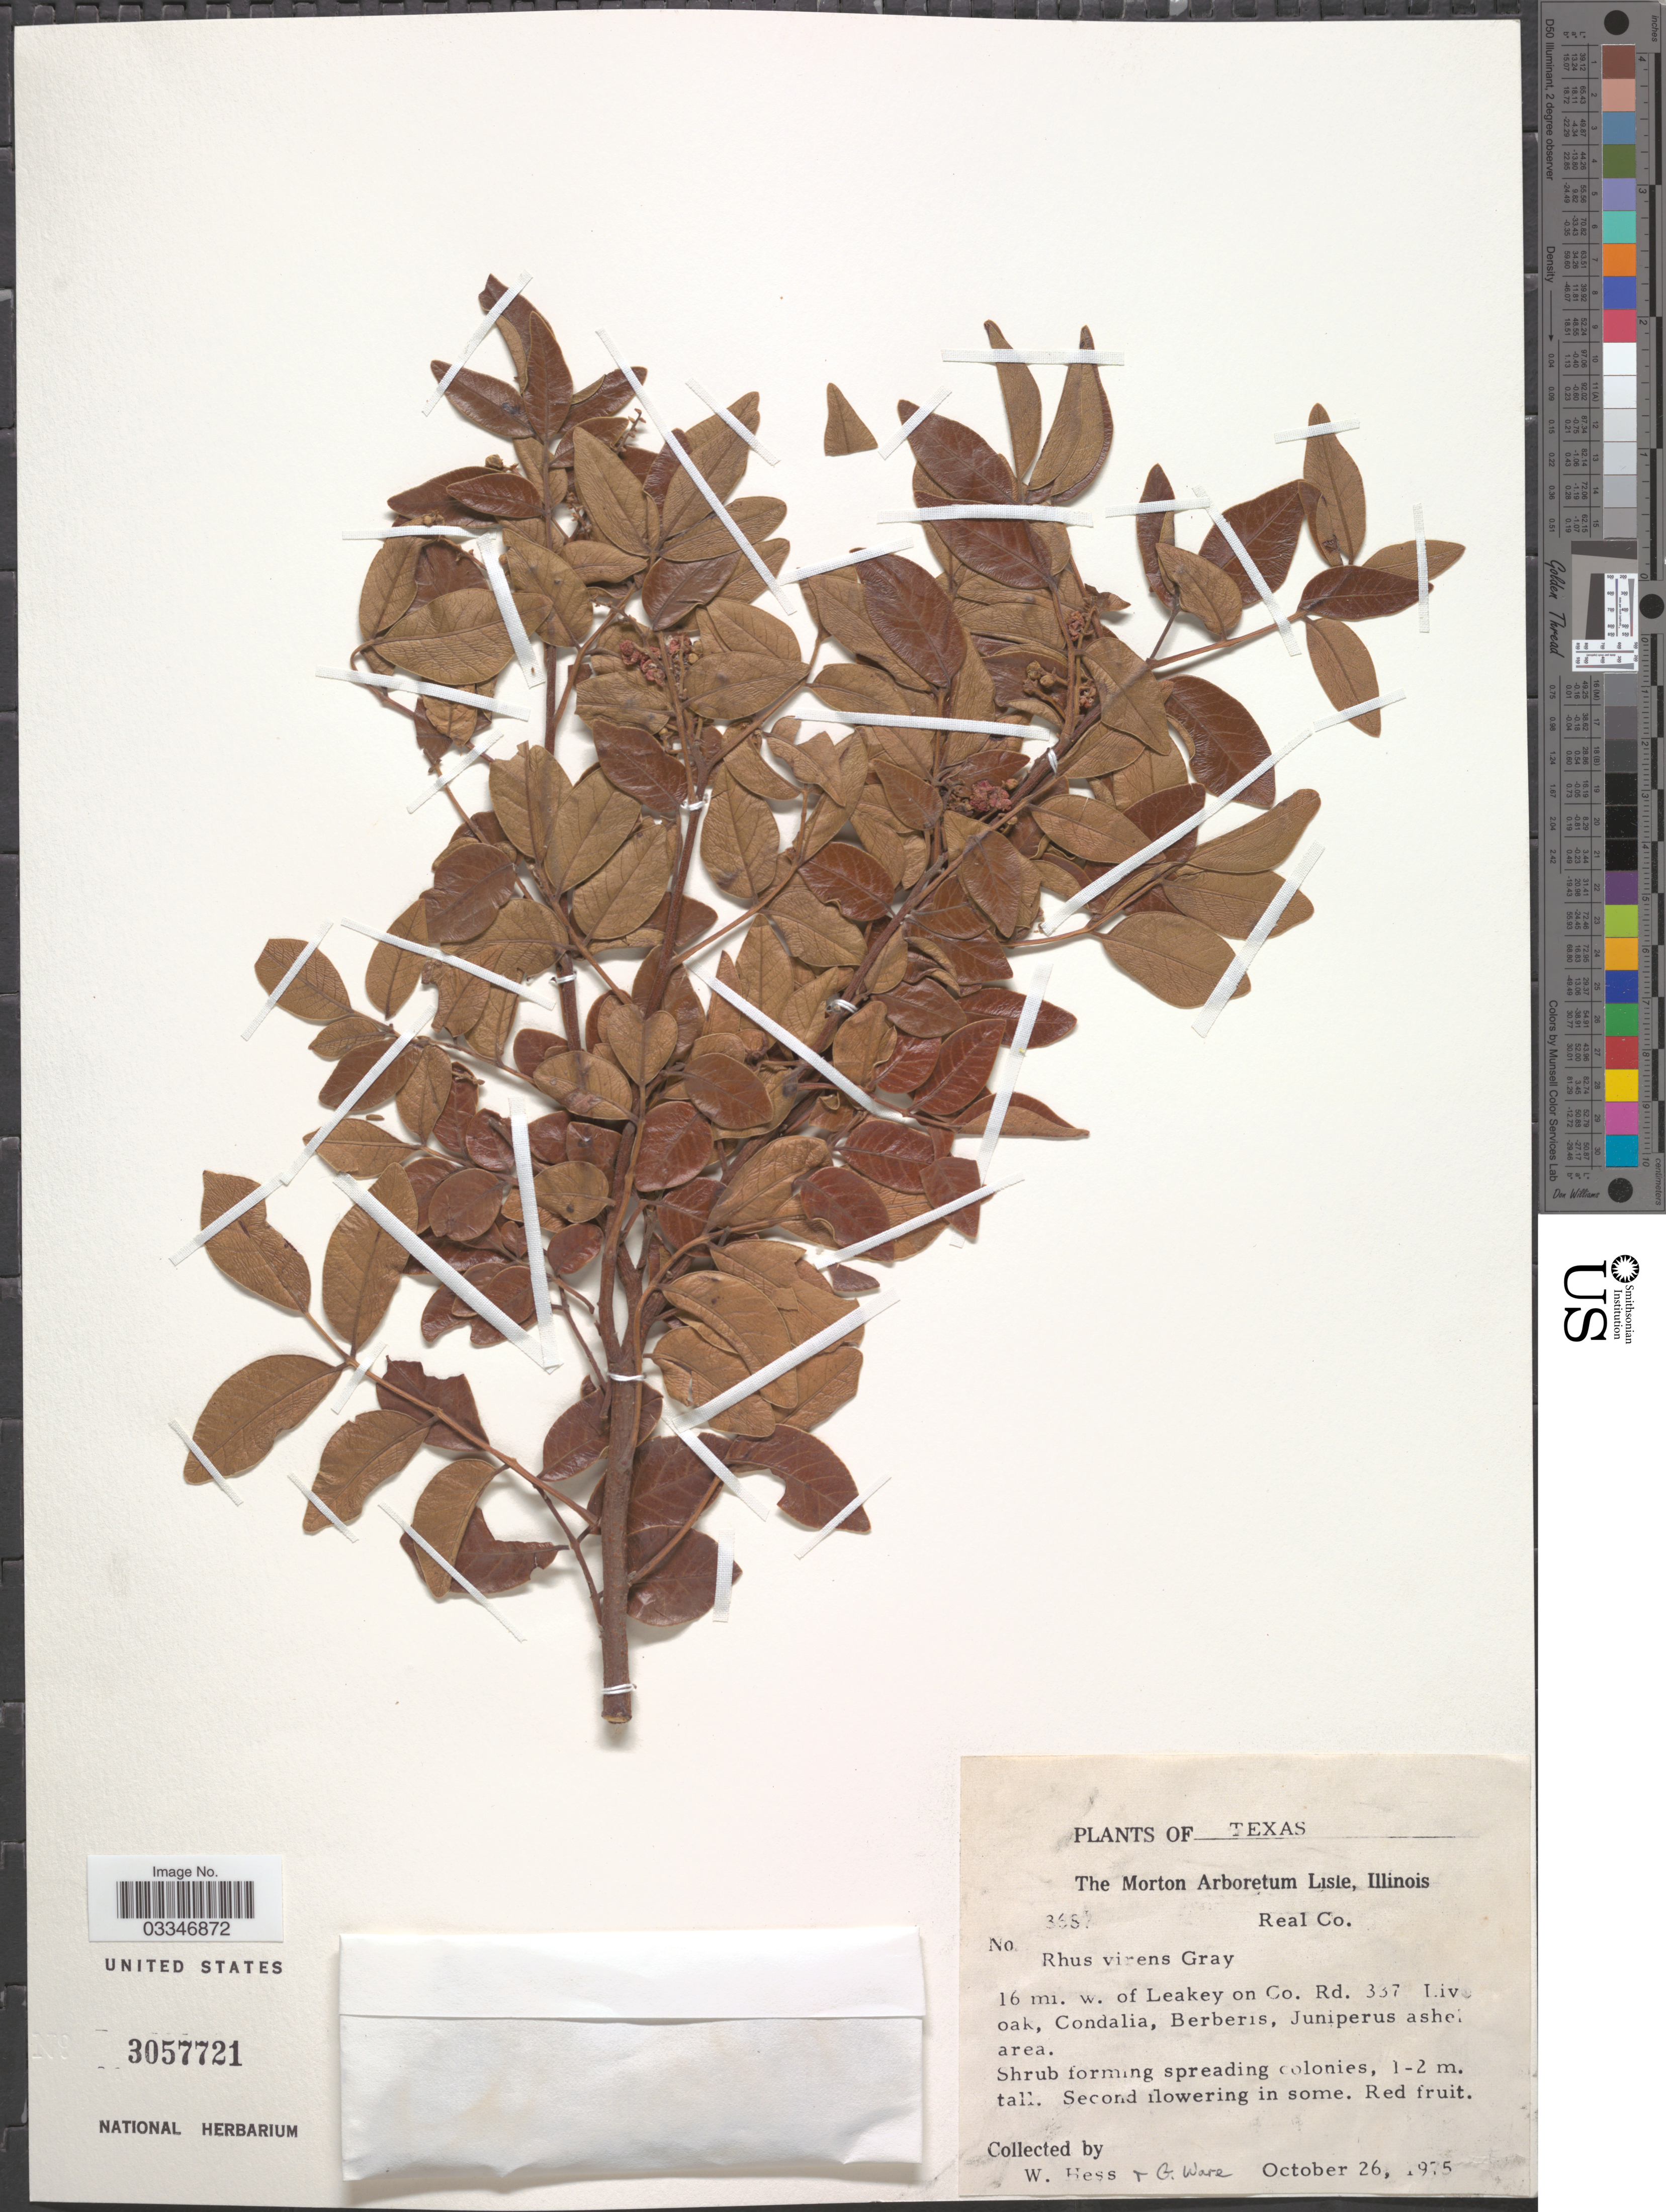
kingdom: Plantae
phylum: Tracheophyta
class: Magnoliopsida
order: Sapindales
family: Anacardiaceae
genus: Rhus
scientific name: Rhus virens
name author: Lindh. ex A. Gray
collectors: W. Hess & G. Ware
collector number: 3687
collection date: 1975-10-26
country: United States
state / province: Texas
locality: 16 mi. w. of Leakert on Co. Rd. 337.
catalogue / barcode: US 3057721